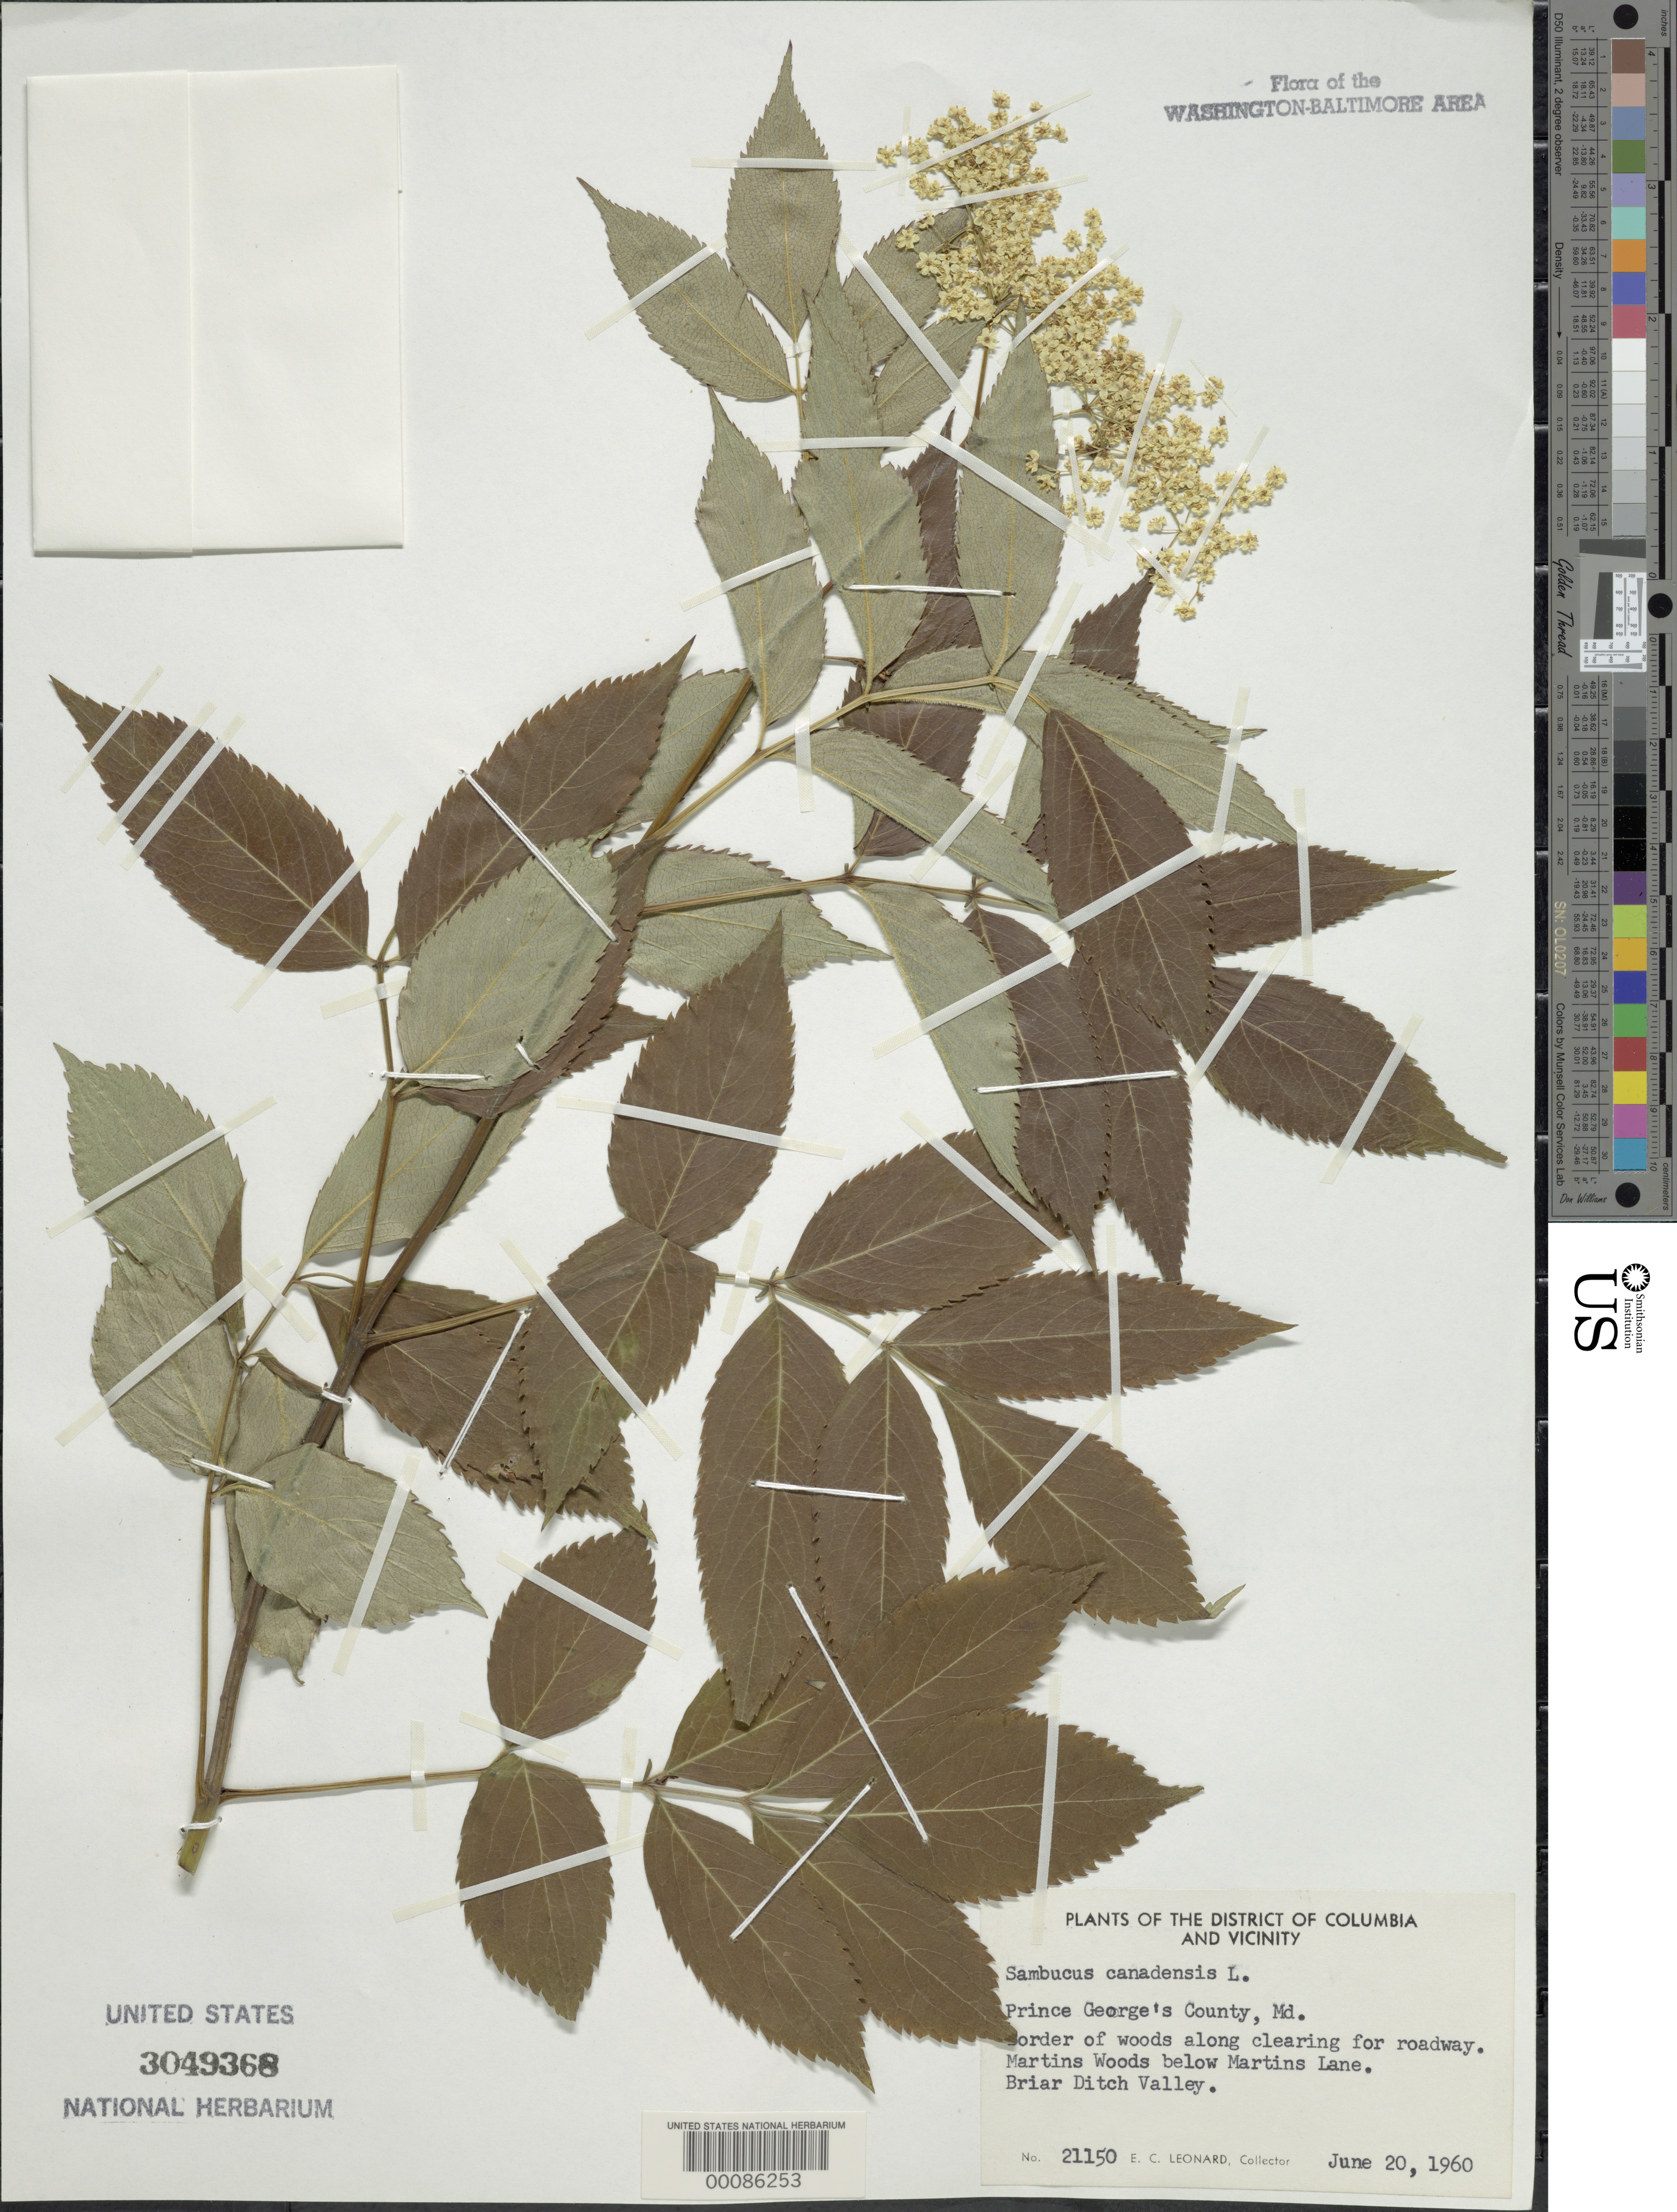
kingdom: Plantae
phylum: Tracheophyta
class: Magnoliopsida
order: Dipsacales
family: Viburnaceae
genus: Sambucus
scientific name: Sambucus canadensis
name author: L.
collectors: E. C. Leonard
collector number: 21150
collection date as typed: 20 Jun 1960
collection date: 1960-06-20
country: United States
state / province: Maryland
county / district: Prince George's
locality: Briar Ditch Valley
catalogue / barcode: US 3049368